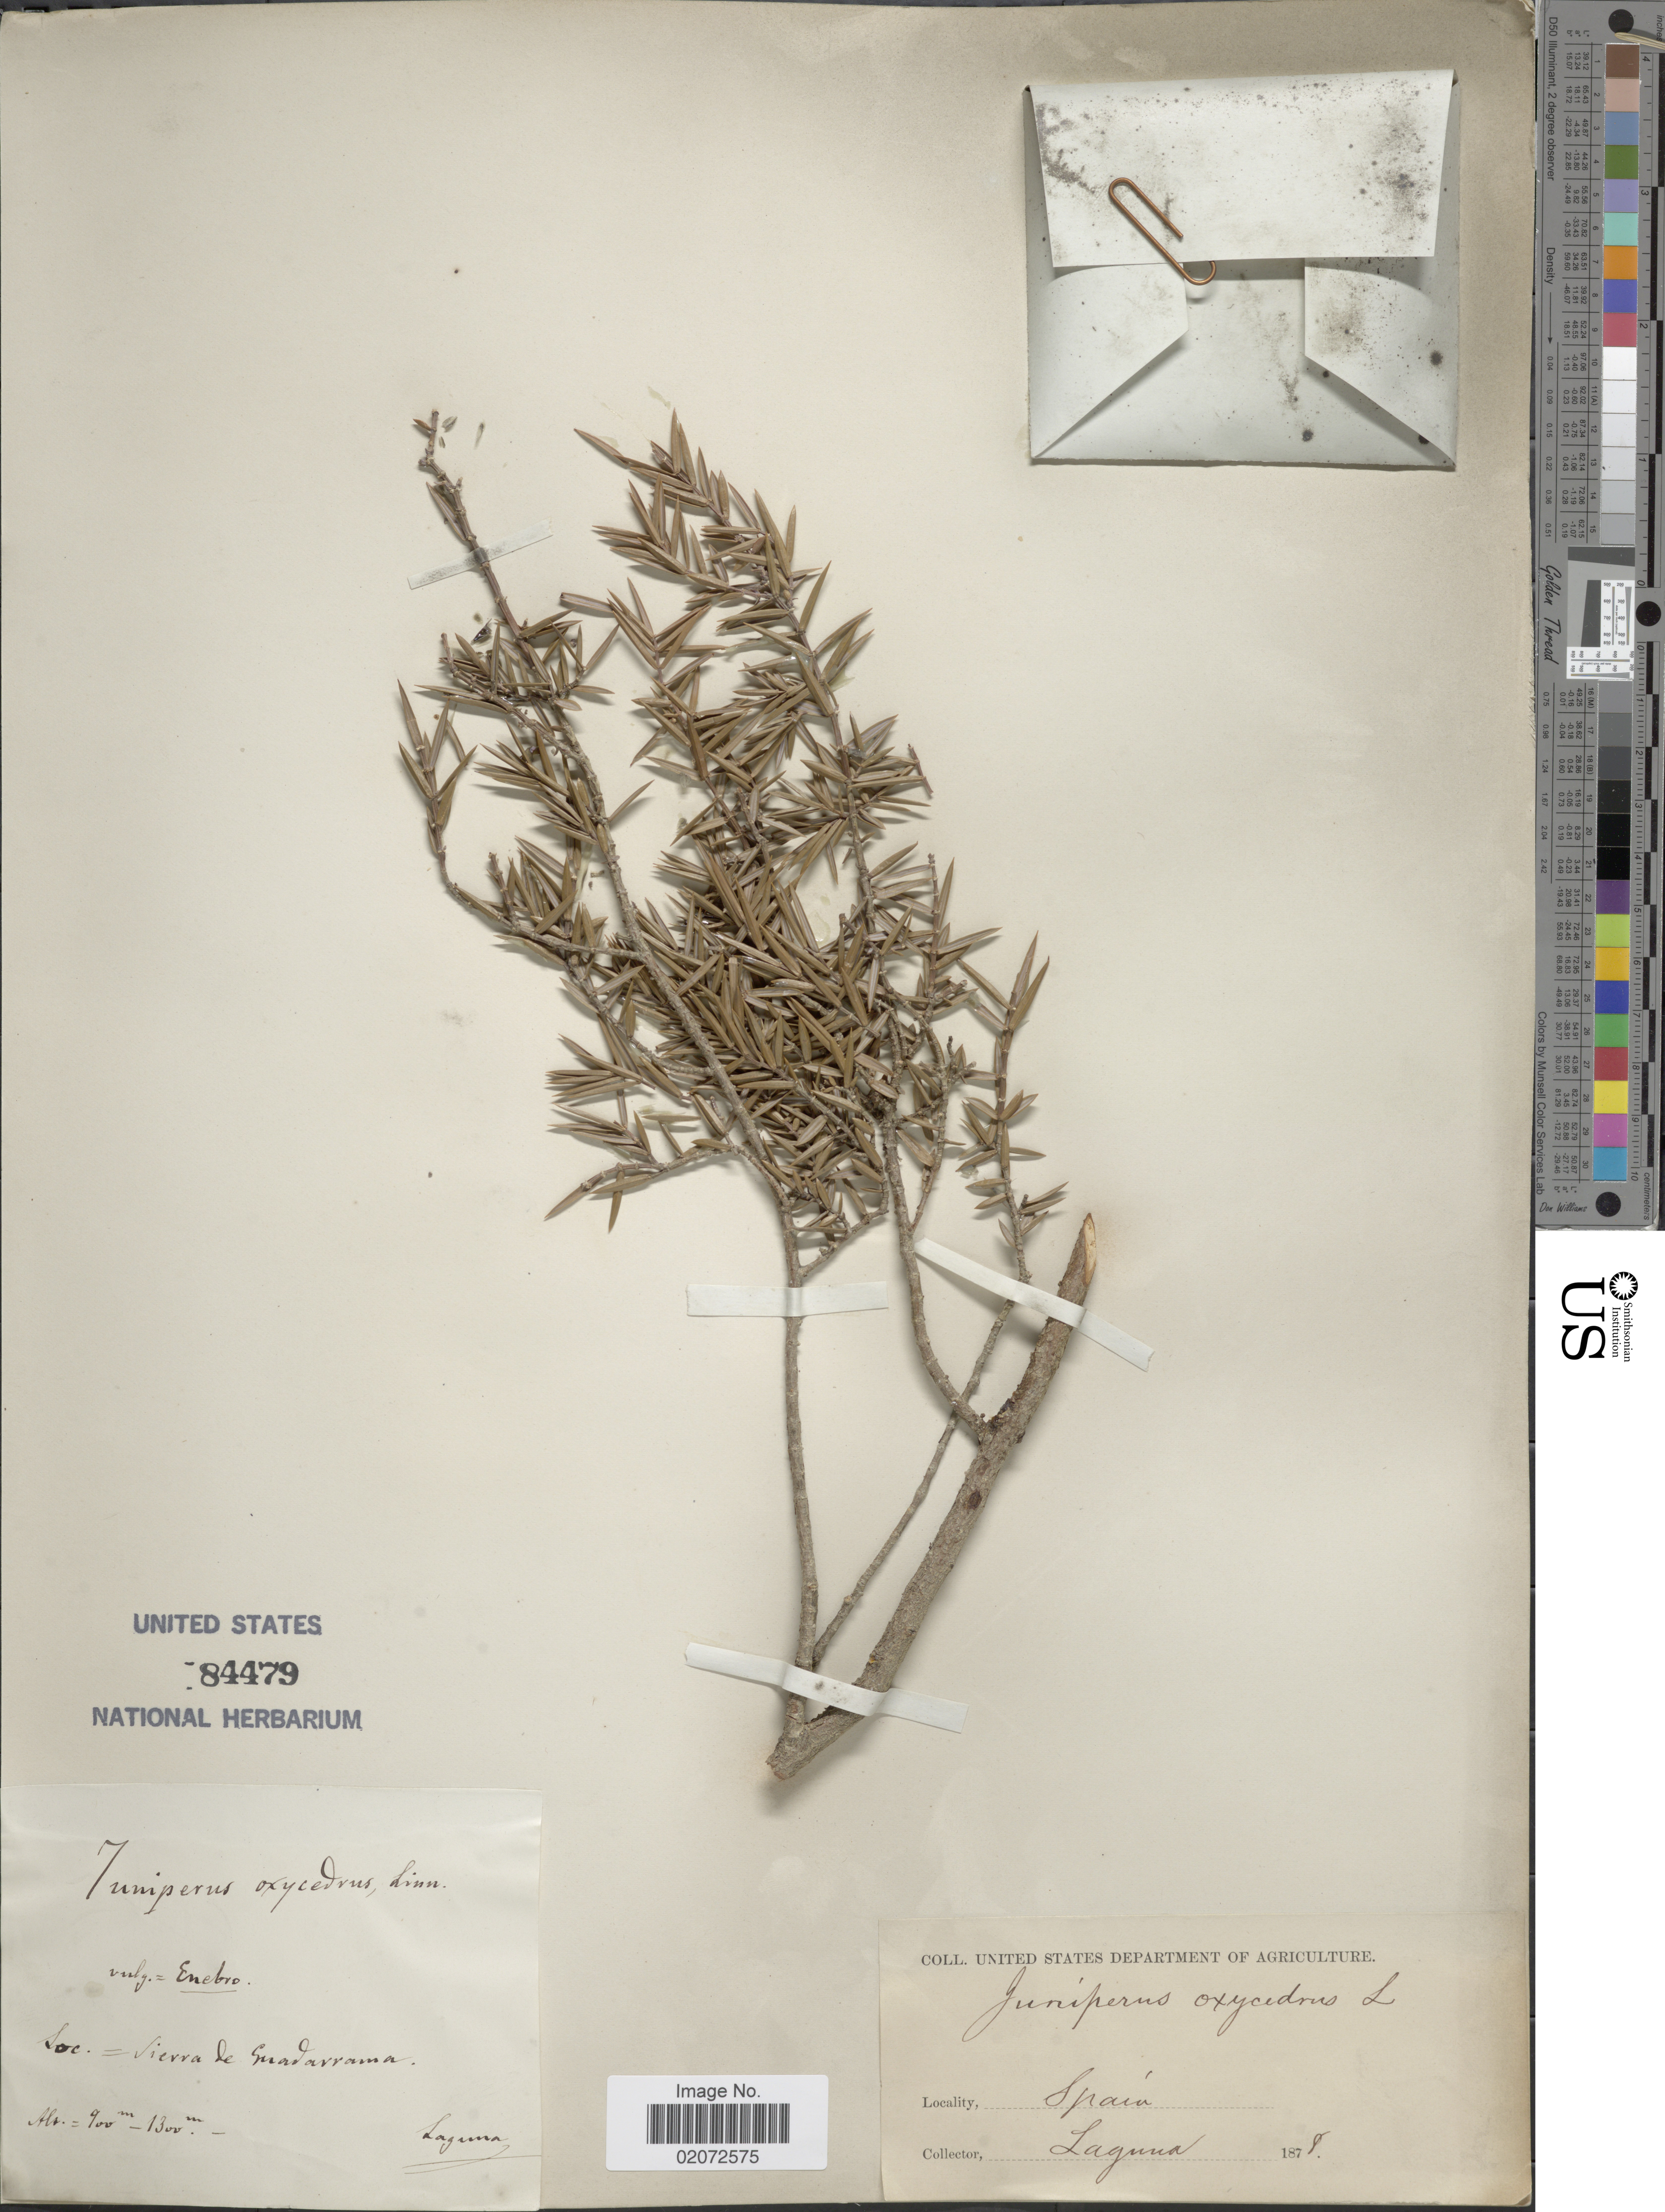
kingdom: Plantae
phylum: Tracheophyta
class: Pinopsida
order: Pinales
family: Cupressaceae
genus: Juniperus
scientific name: Juniperus oxycedrus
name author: L.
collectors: -. Laguna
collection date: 1878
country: Spain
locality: Vierra de Guardarrama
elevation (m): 900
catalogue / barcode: US 84479